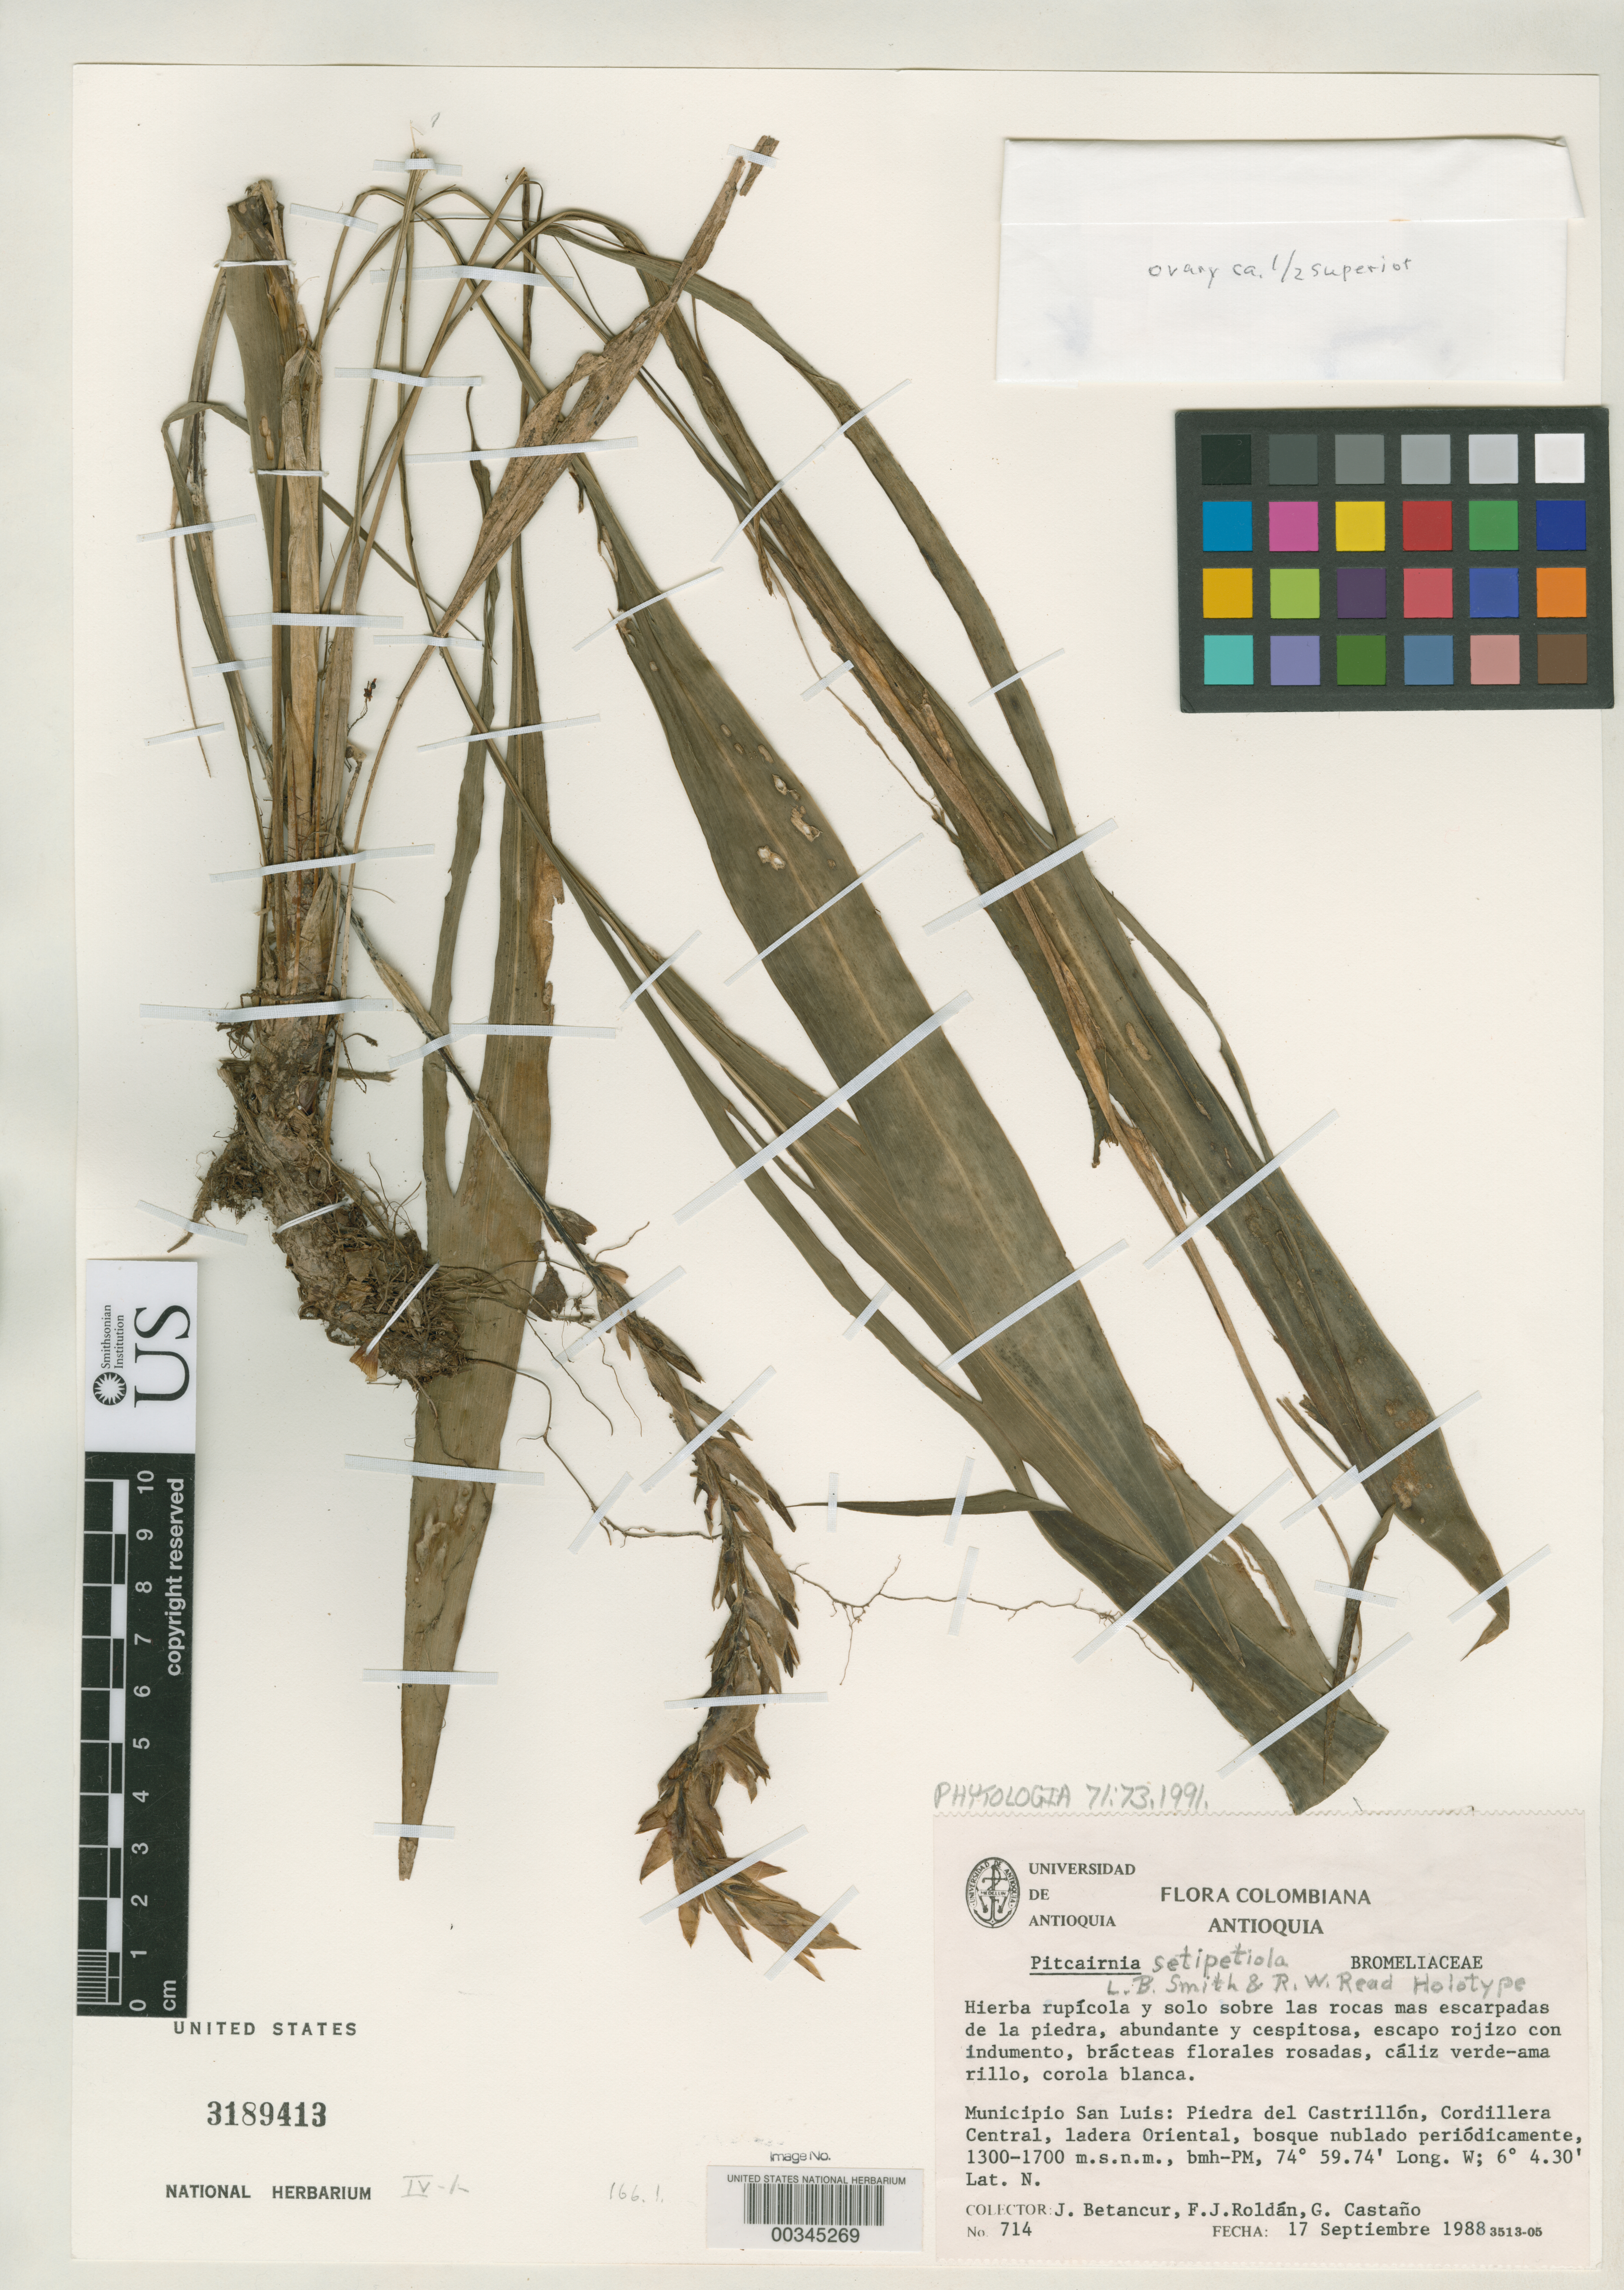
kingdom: Plantae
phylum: Tracheophyta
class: Liliopsida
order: Poales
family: Bromeliaceae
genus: Pitcairnia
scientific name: Pitcairnia setipetiola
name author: L.B. Sm. & Betancur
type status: Holotype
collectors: J. C. Betancur, F. J. Roldán & G. Castano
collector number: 714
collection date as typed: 17 Sep 1988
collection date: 1988-09-17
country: Colombia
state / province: Antioquia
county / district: San Luis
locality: Piedra del Castrillon, Cordillera Central, eastern slope.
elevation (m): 1300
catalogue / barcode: US 3189413